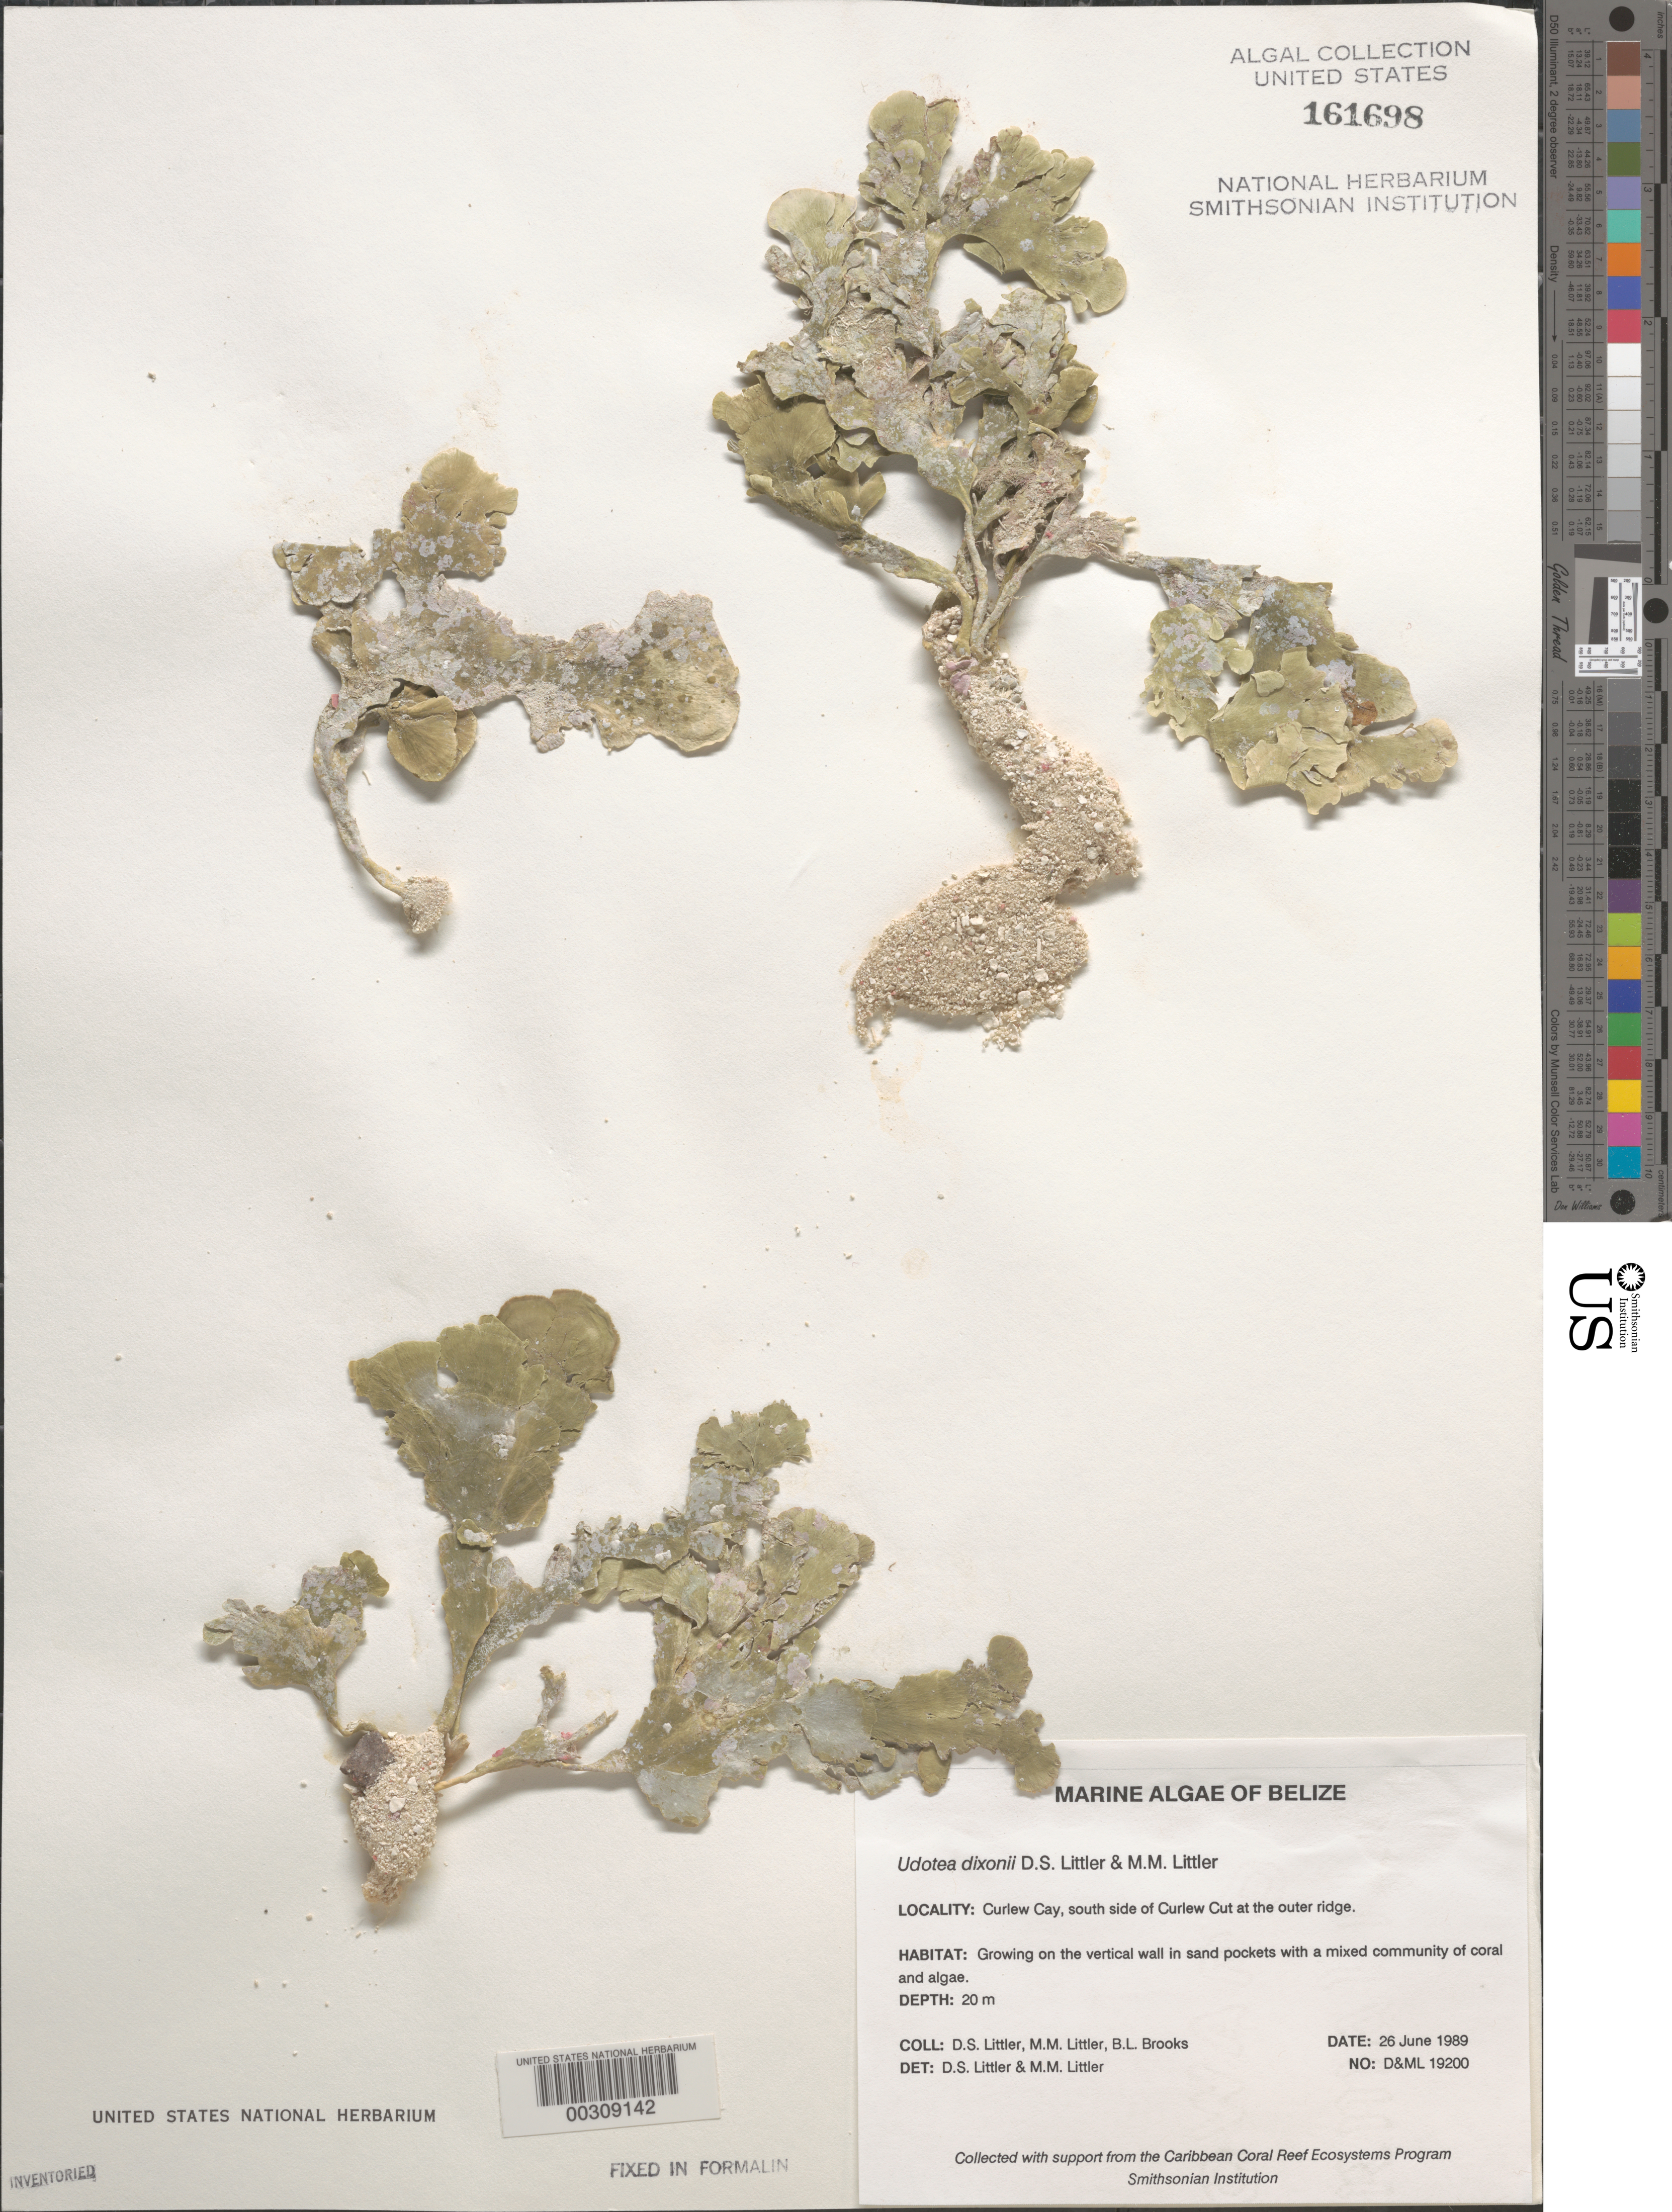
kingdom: Plantae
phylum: Chlorophyta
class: Ulvophyceae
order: Bryopsidales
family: Udoteaceae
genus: Udotea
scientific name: Udotea dixonii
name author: D.S. Littler & Littler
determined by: Littler, D. S.; Littler, M. M.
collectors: D. S. Littler, M. M. Littler & B. Brooks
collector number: D&ML 19200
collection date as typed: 26 Jun 1989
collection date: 1989-06-26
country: Belize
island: Curlew Cay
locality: South side of Curlew Cut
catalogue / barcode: US 161698